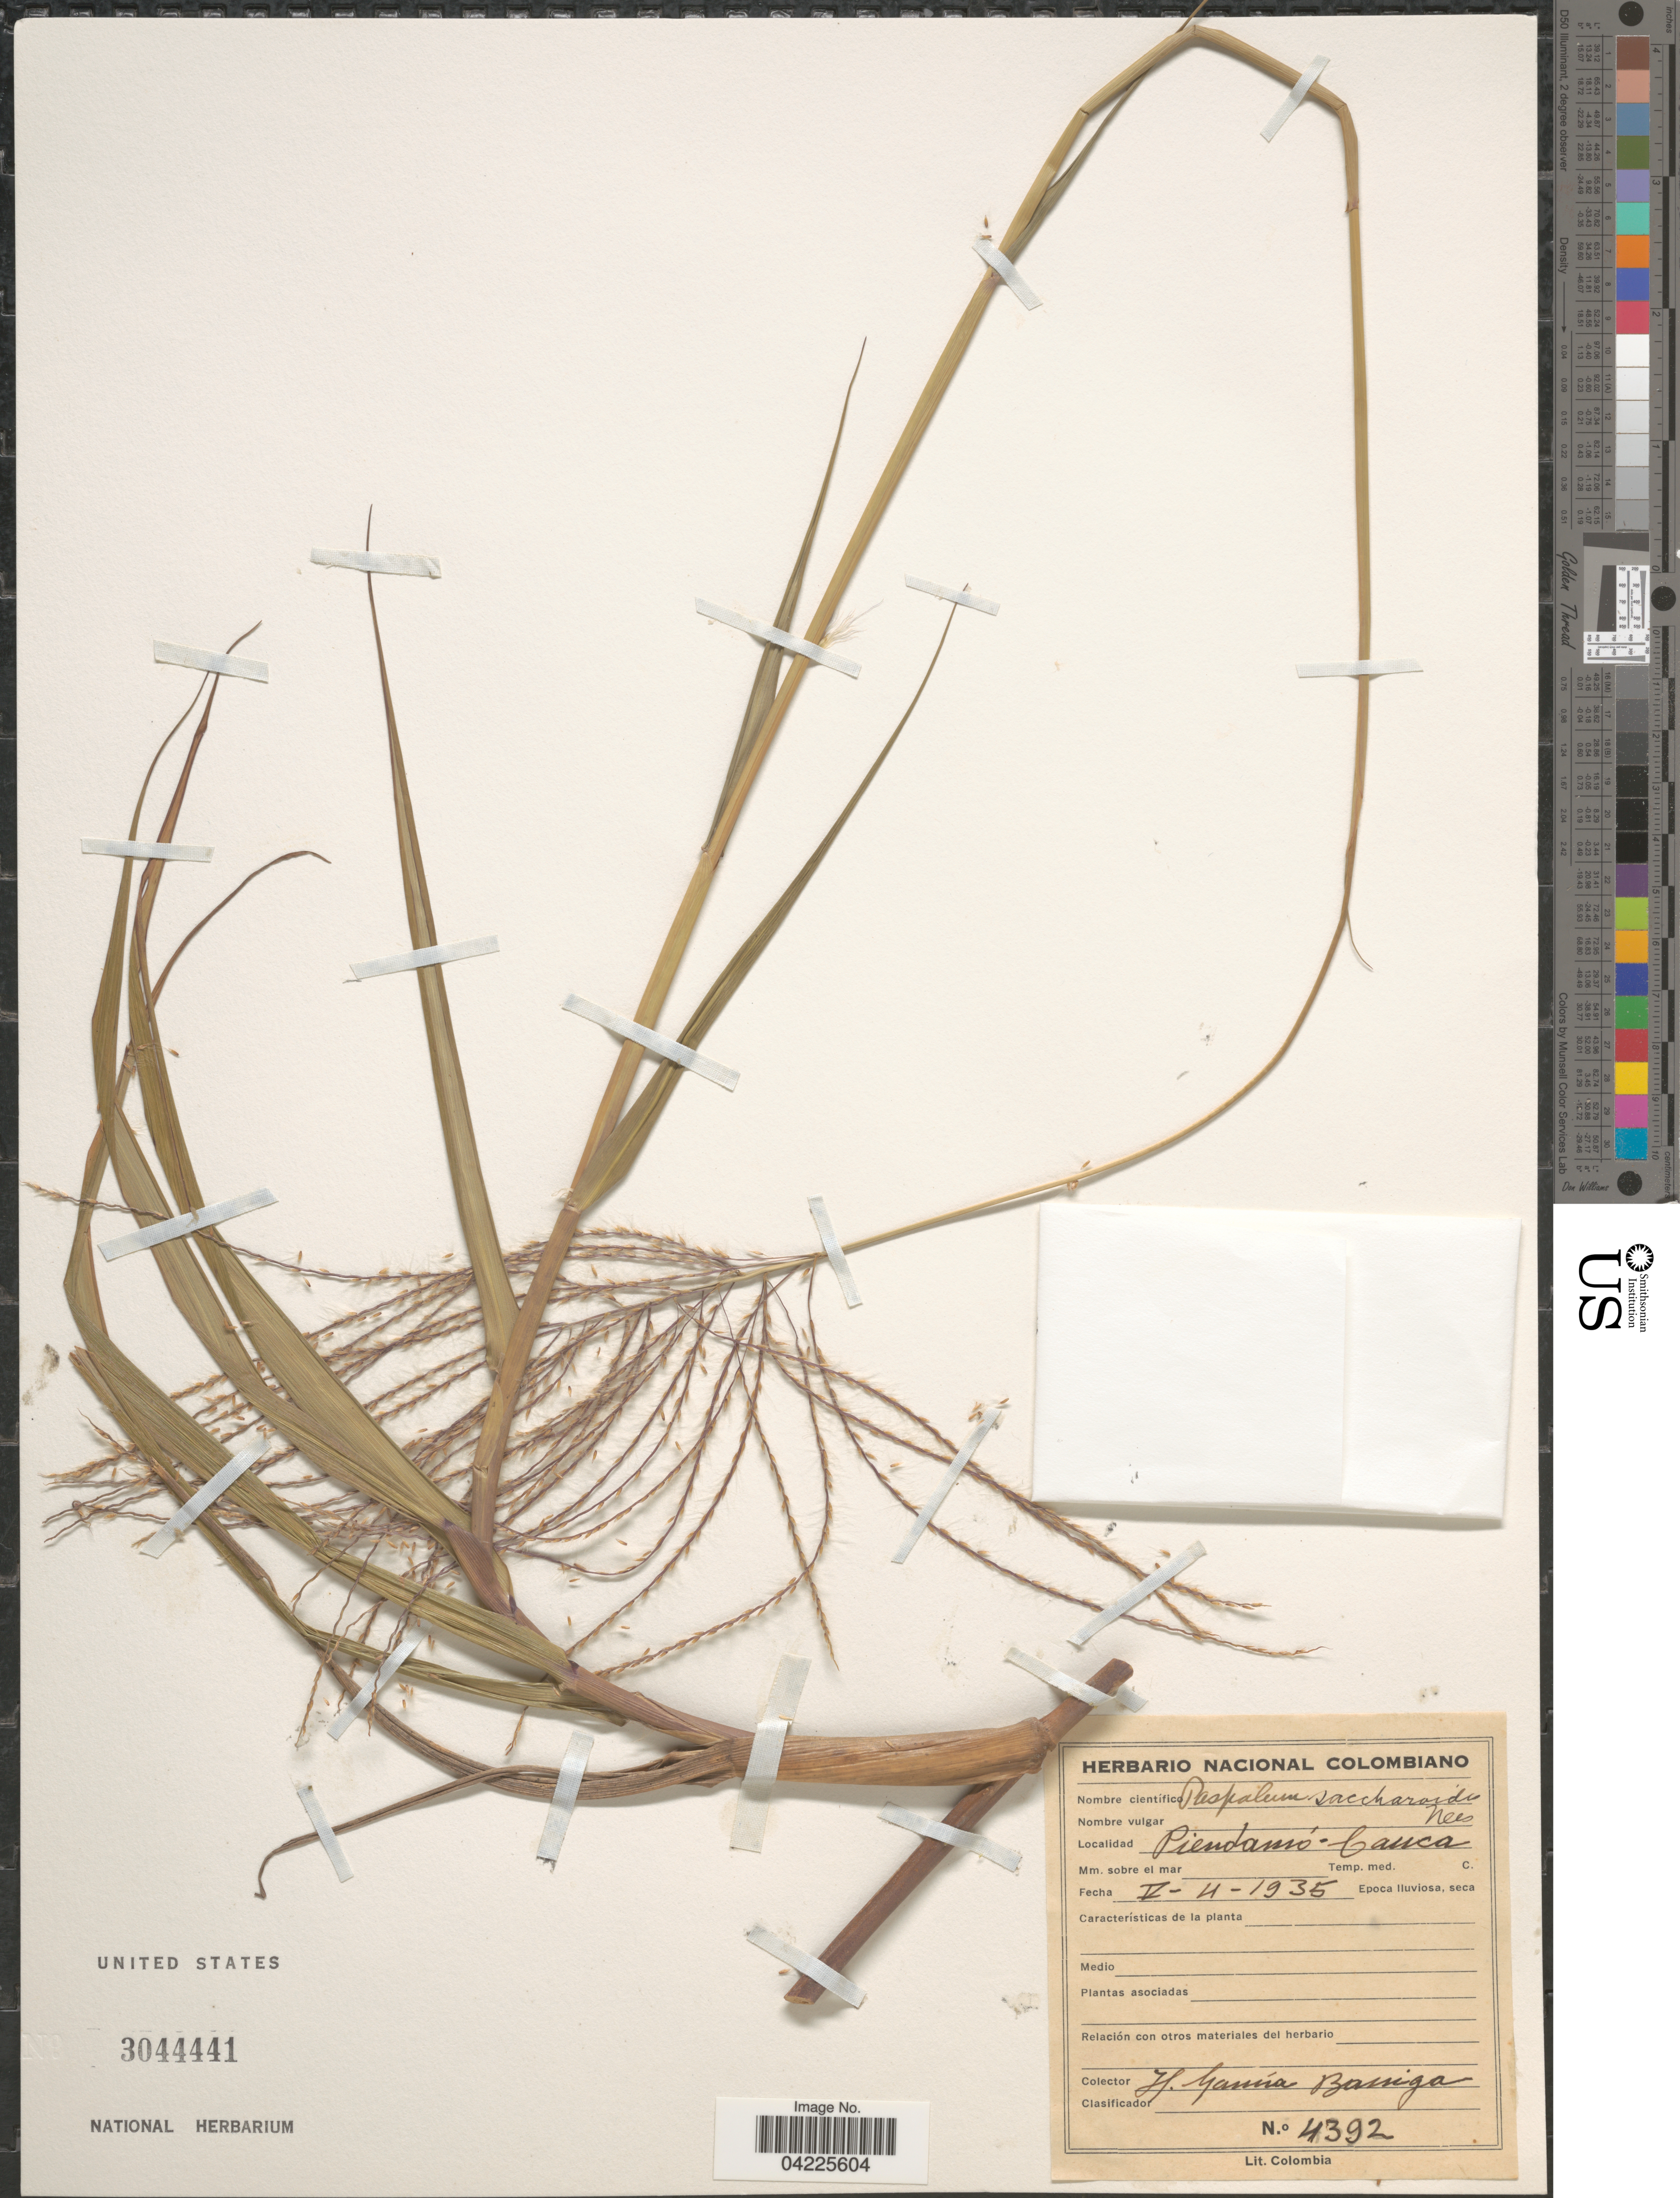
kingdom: Plantae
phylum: Tracheophyta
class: Liliopsida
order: Poales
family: Poaceae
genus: Paspalum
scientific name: Paspalum saccharoides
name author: Nees ex Trin.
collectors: H. García Barriga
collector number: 4392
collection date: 1935-05-04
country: Colombia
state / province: Cauca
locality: Piendamó.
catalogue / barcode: US 3044441